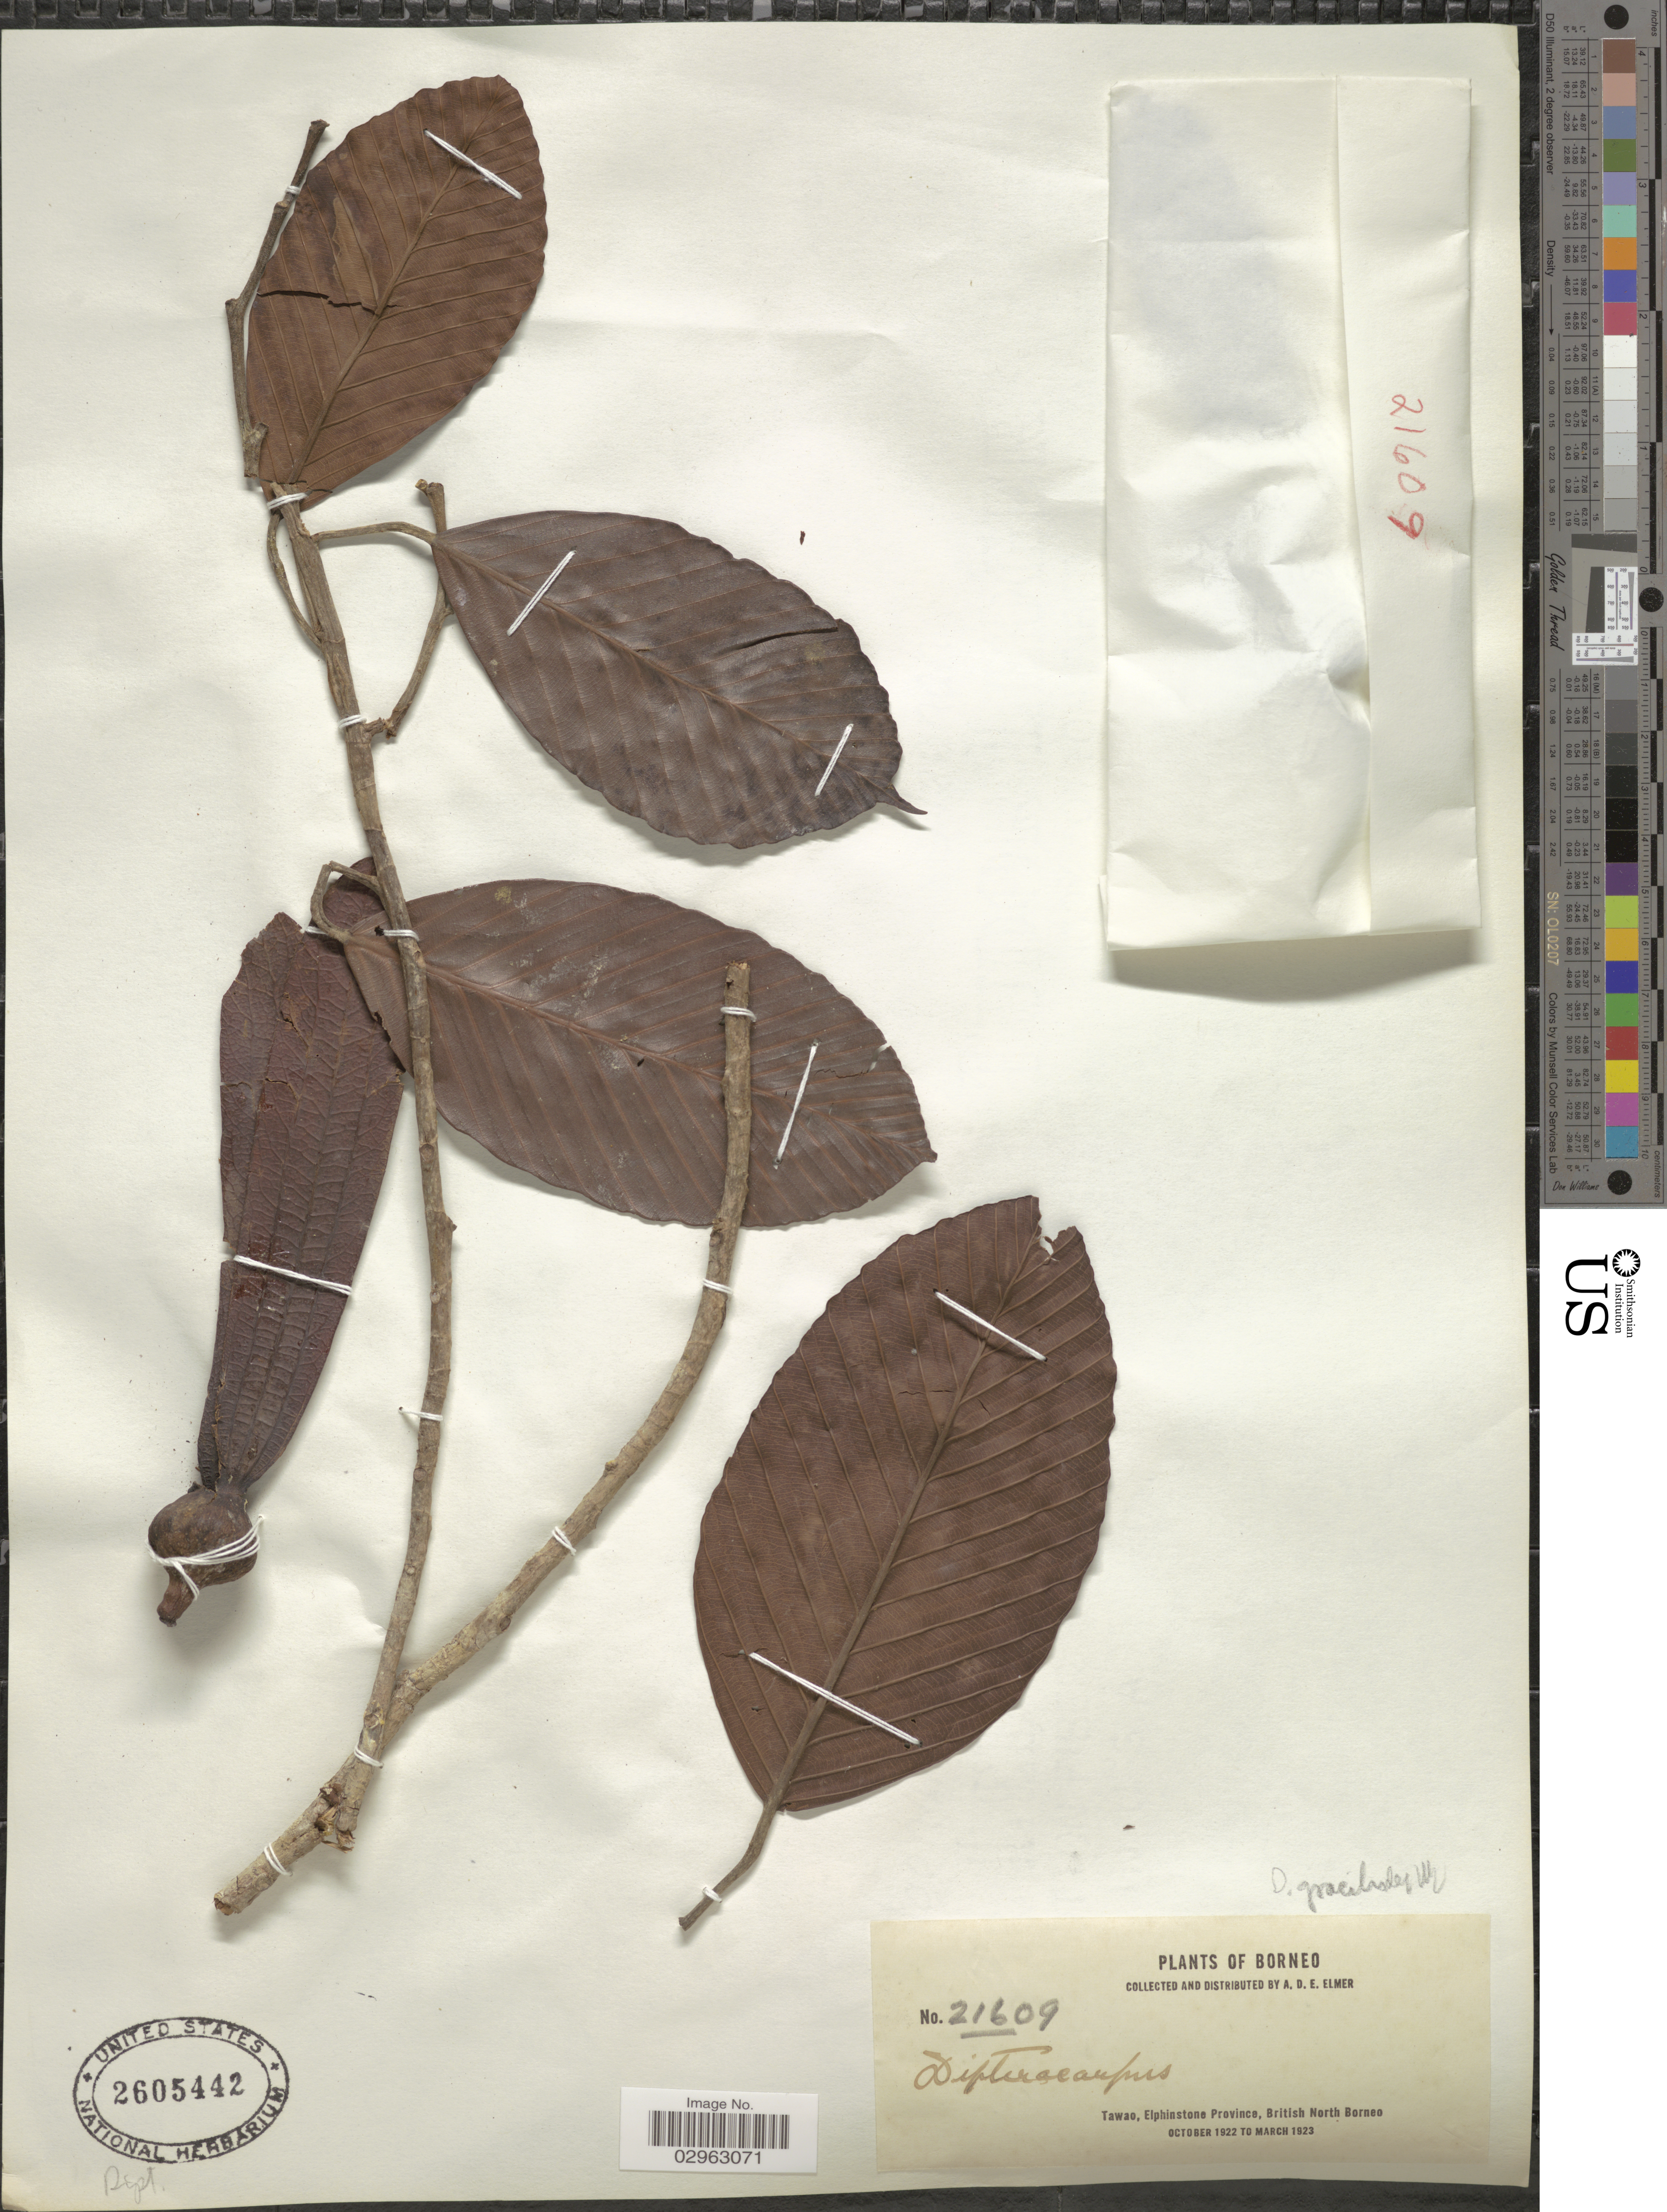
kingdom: Plantae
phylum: Tracheophyta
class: Magnoliopsida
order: Malvales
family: Dipterocarpaceae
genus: Dipterocarpus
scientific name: Dipterocarpus sp.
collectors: A. D. E. Elmer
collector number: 21609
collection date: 1922-10/1923-03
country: Malaysia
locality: Borneo. Tawao, Elphinstone Province, British North Borneo.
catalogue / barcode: US 2605442